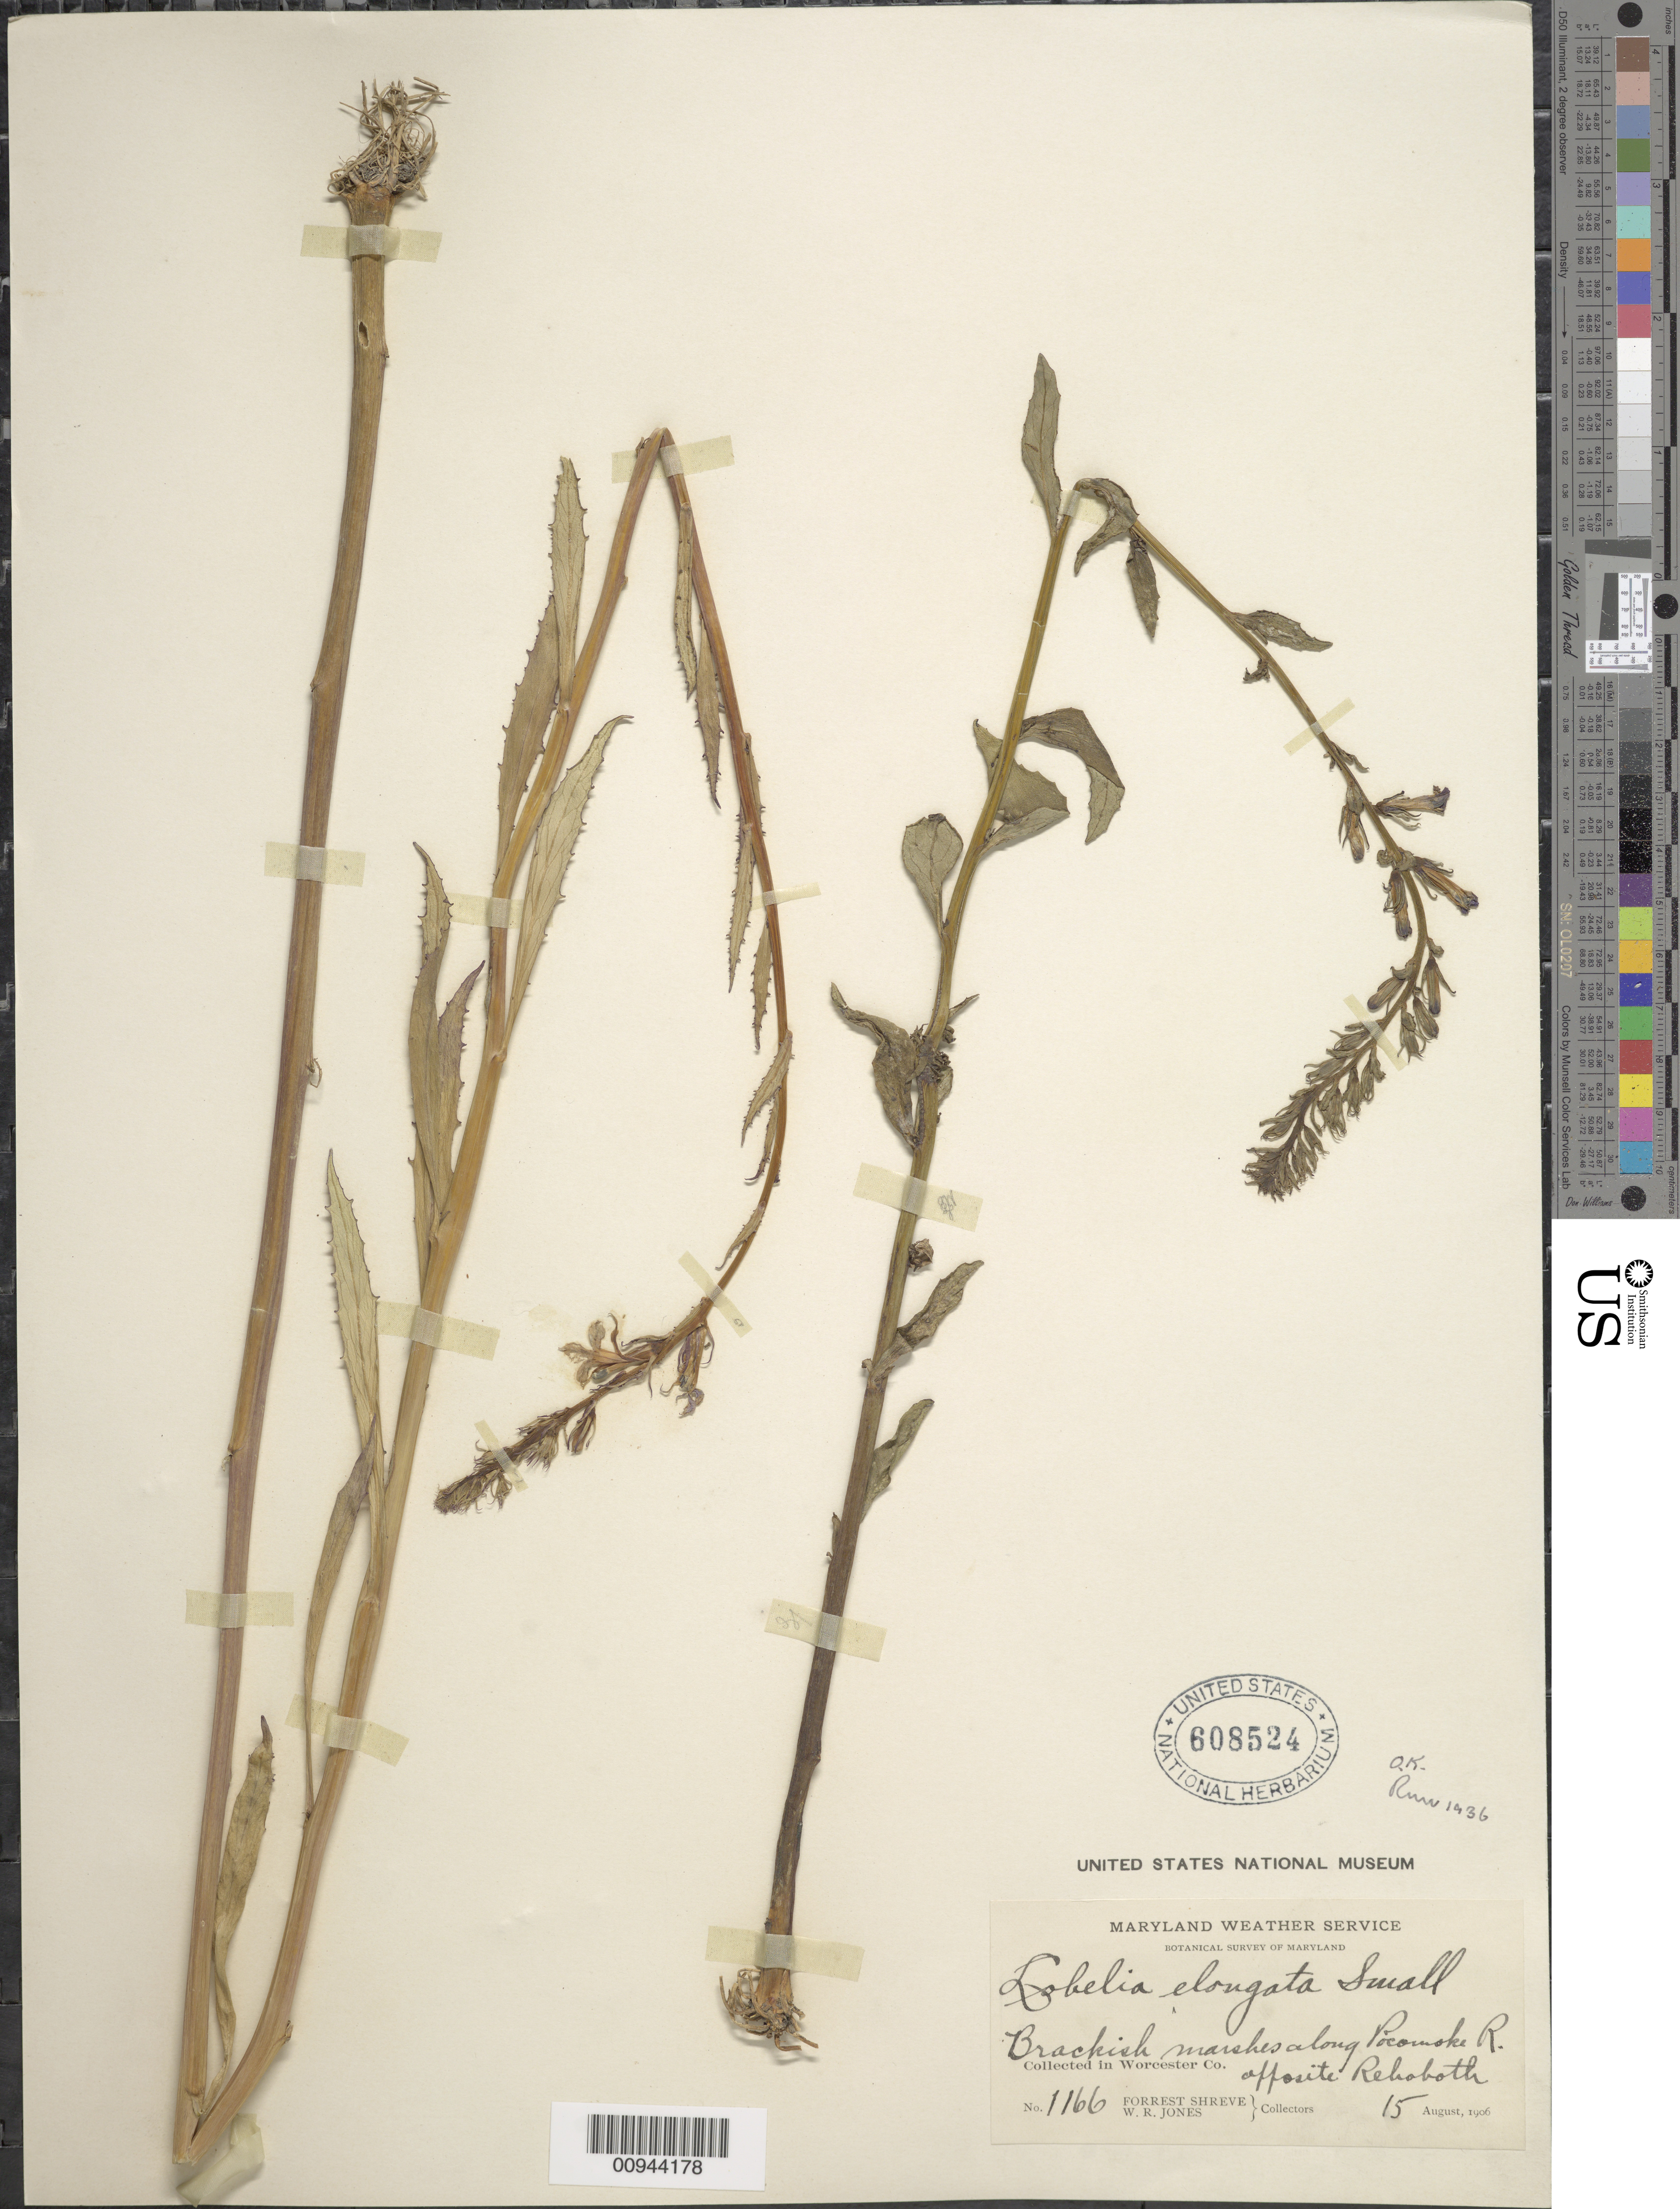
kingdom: Plantae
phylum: Tracheophyta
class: Magnoliopsida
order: Asterales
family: Campanulaceae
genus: Lobelia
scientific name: Lobelia elongata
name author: Small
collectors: F. Shreve & W. R. Jones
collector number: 1166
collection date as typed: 15 Aug 1906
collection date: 1906-08-15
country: United States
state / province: Maryland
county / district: Worcester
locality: Along Pocomoke R. opposite Rehobeth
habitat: brackish marshes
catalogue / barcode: US 608524